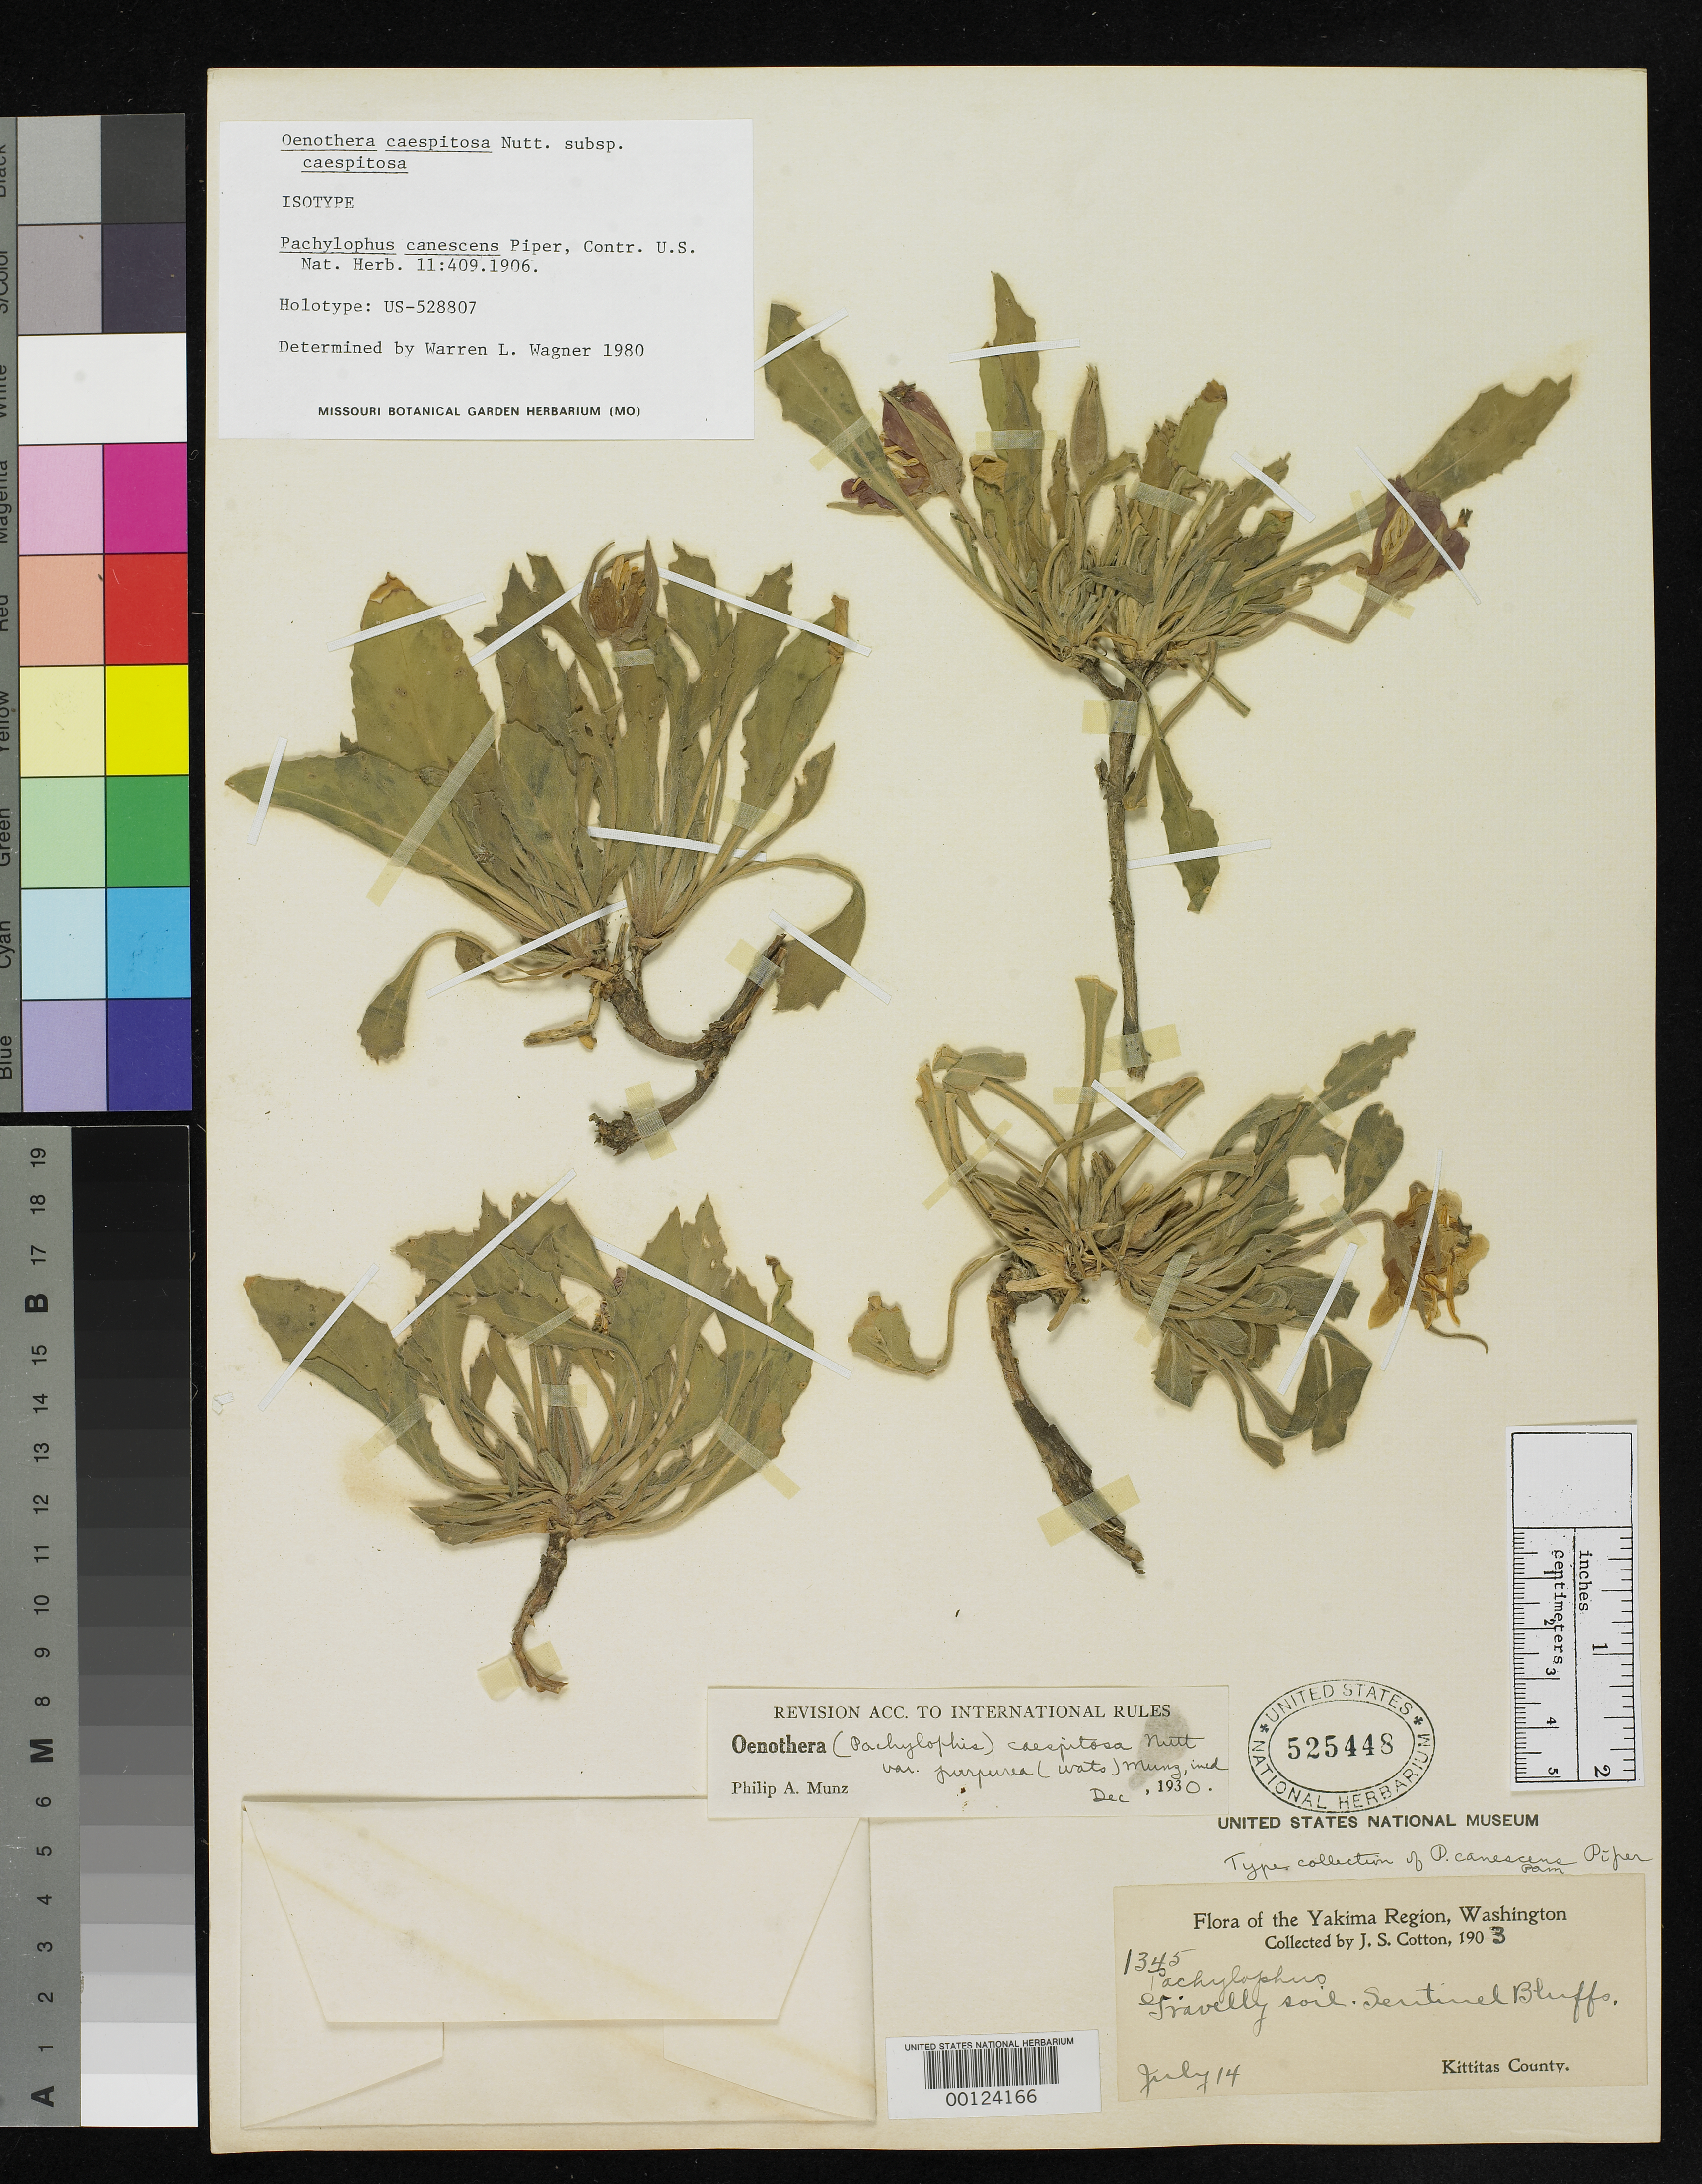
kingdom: Plantae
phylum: Tracheophyta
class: Magnoliopsida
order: Myrtales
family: Onagraceae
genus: Pachylophis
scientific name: Pachylophis canescens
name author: Piper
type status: Isotype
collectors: J. S. Cotton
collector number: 1345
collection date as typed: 14 Jul 1903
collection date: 1903-07-14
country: United States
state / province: Washington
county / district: Yakima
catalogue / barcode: US 525448